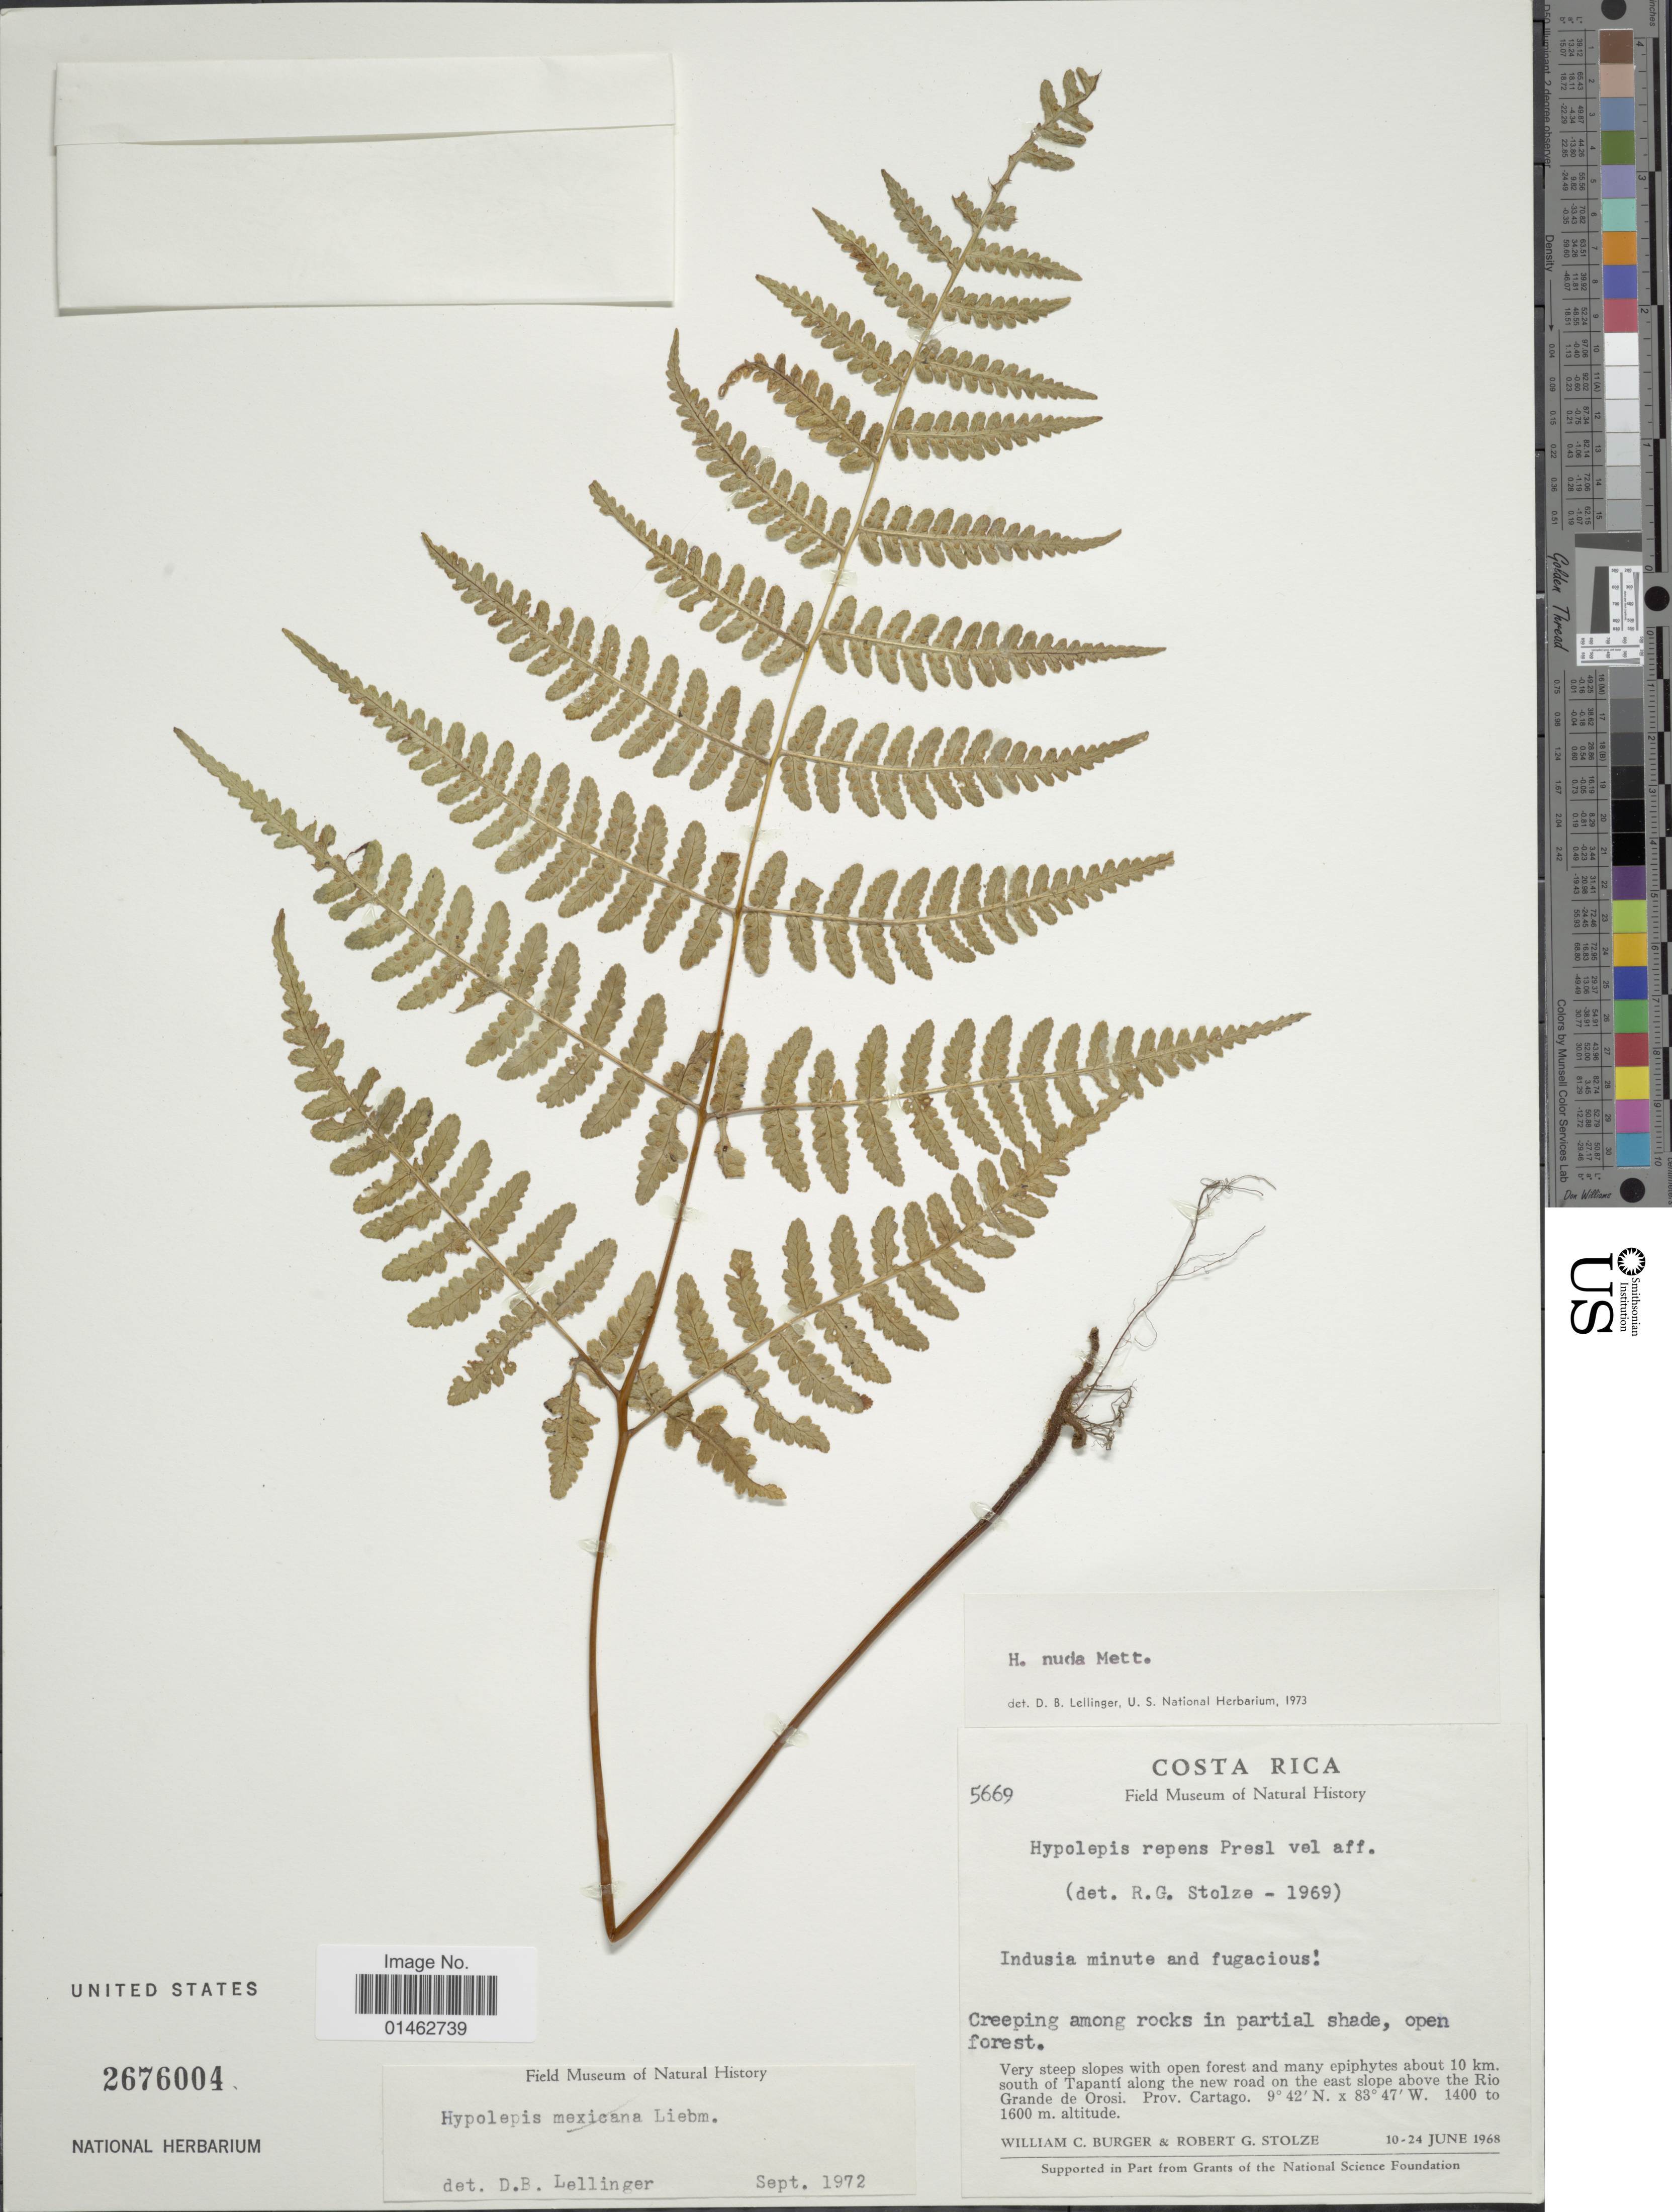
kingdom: Plantae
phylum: Tracheophyta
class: Polypodiopsida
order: Polypodiales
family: Dennstaedtiaceae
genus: Hypolepis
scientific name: Hypolepis trichobacilliformis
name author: R.C. Moran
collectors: W. Burger & R. G. Stolze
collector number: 5669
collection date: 1968-06-10/1968-06-24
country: Costa Rica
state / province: Cartago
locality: About 10 km south of Tapanti along the new road on nthe east slope above the Rio Grande de Orosi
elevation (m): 1400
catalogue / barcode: US 2676004